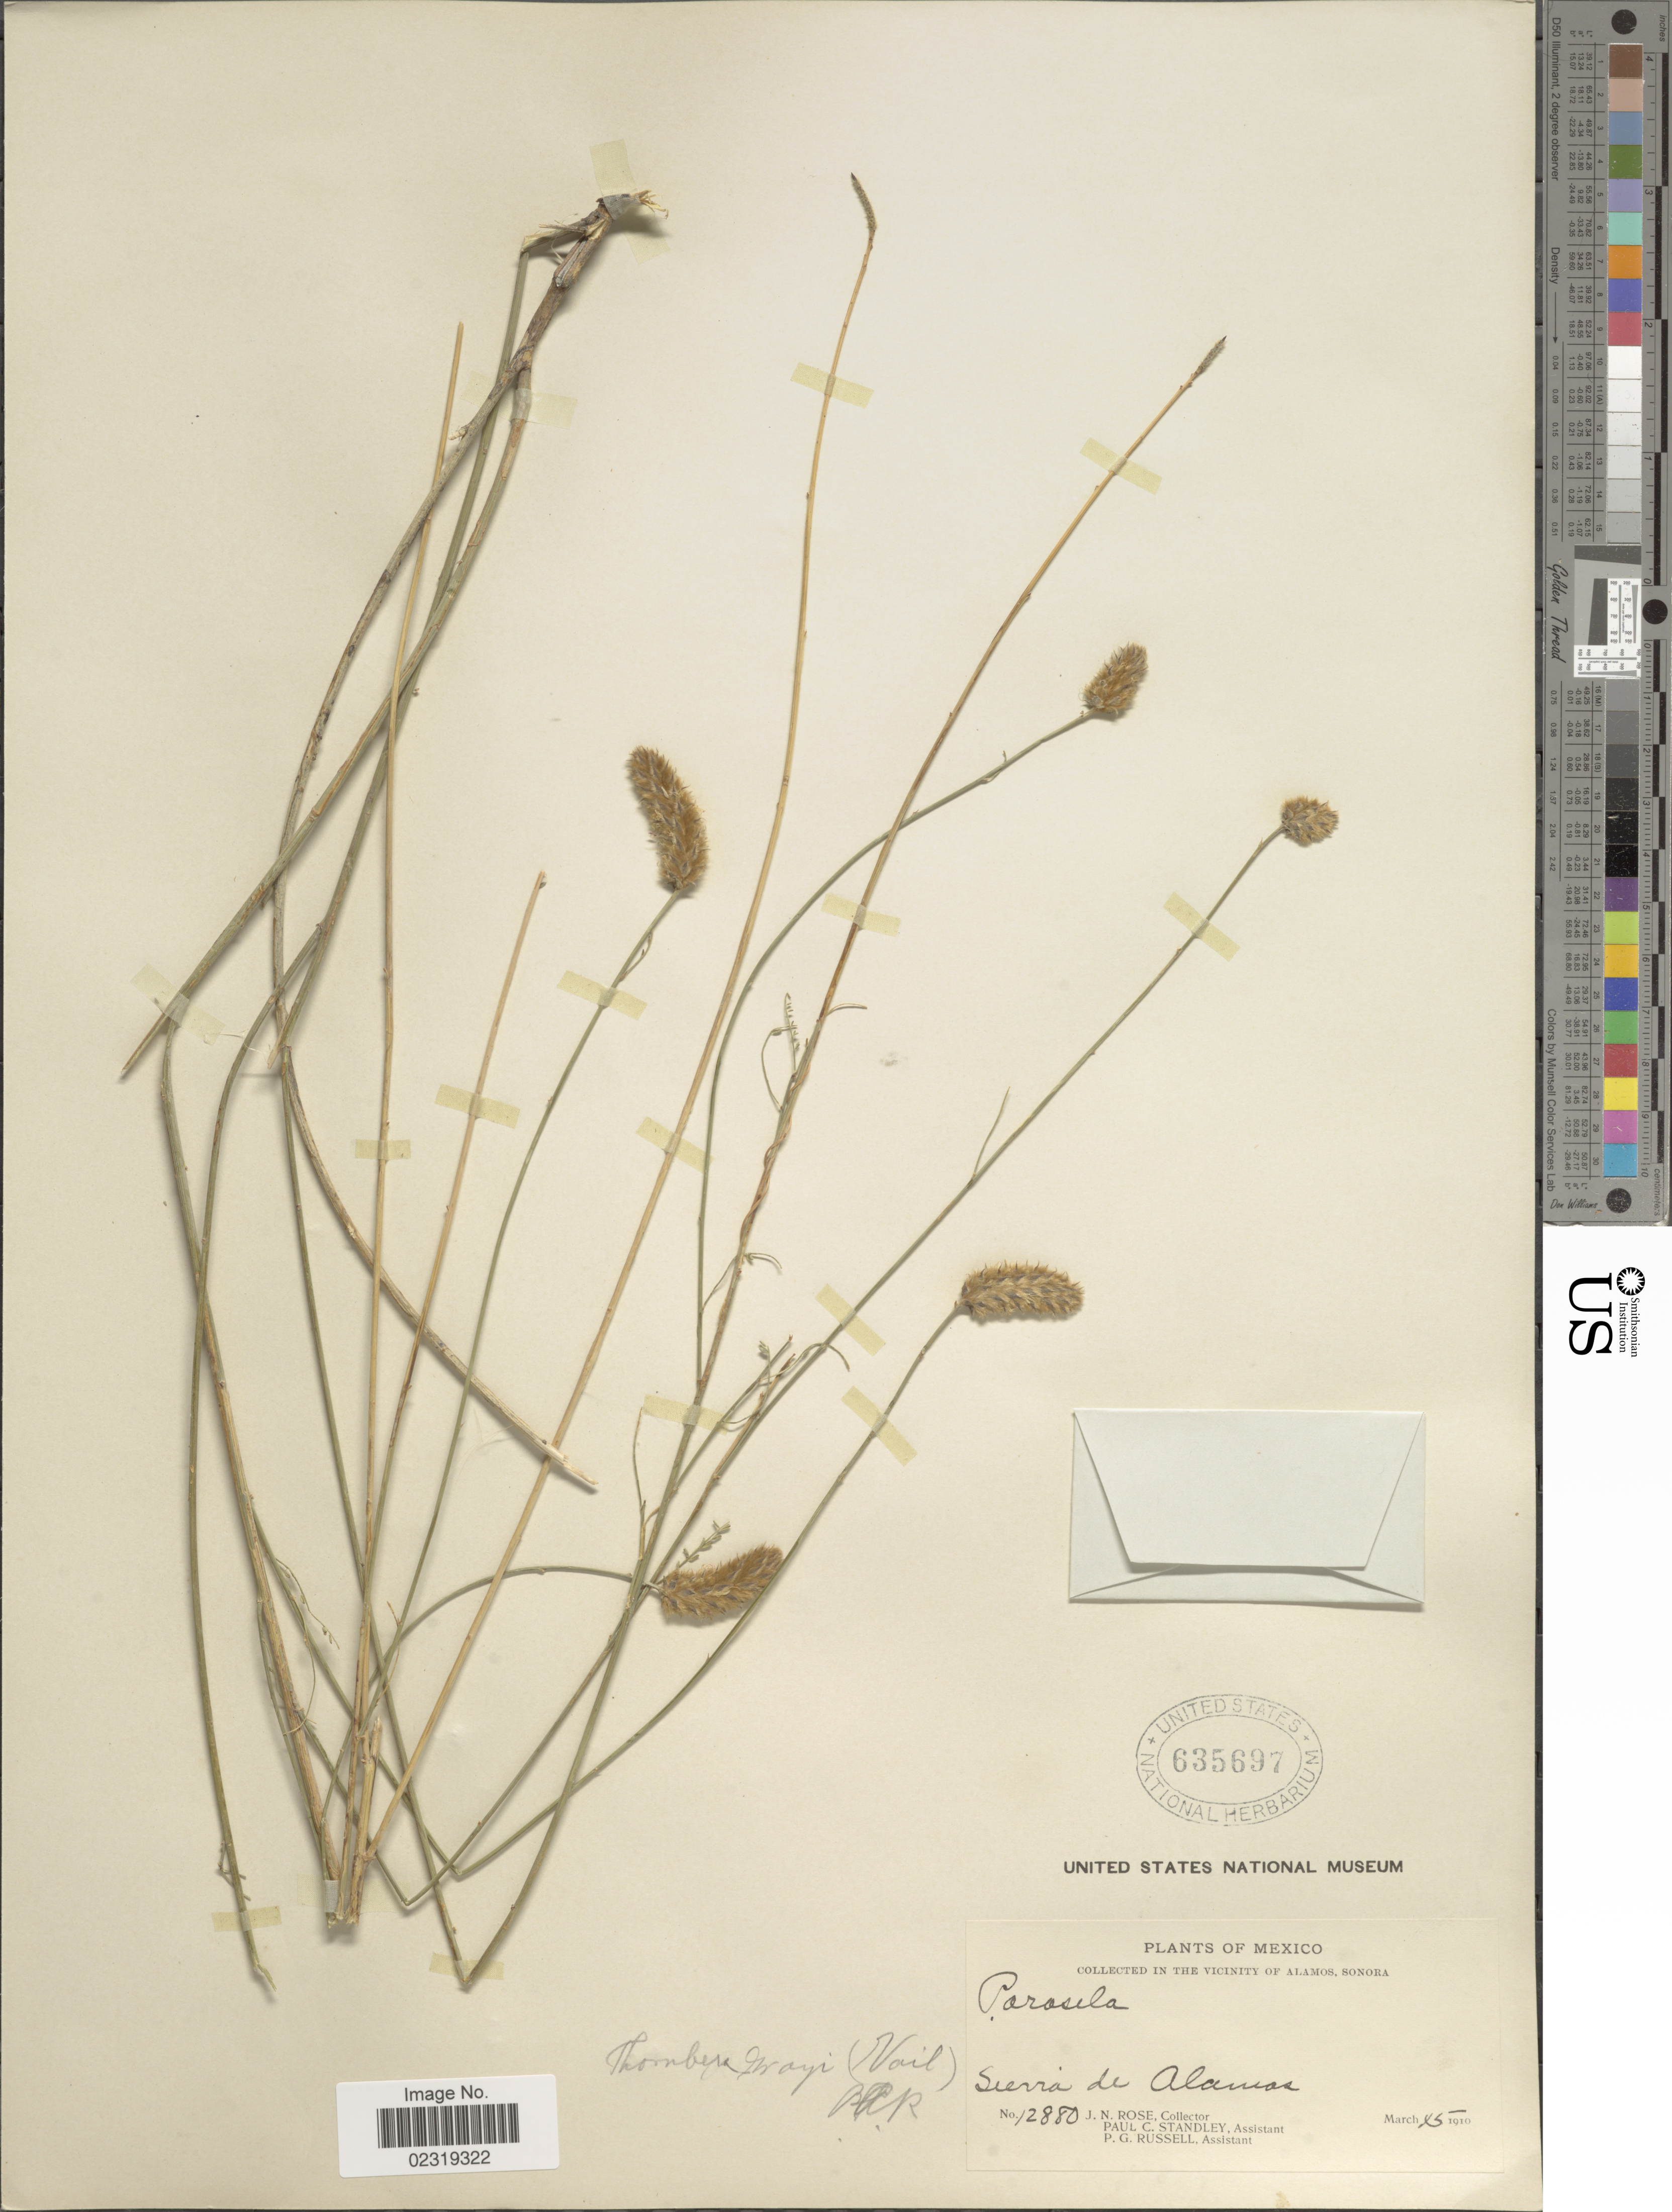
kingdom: Plantae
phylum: Tracheophyta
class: Magnoliopsida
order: Fabales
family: Fabaceae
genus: Dalea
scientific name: Dalea grayi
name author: (Vail) L.O. Williams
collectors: J. N. Rose, P. C. Standley & P. G. Russell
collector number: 12880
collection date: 1910-03-15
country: Mexico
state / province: Sonora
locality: In the vicinity of Alamos, Sonora. Sierra de Alamas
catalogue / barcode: US 635697